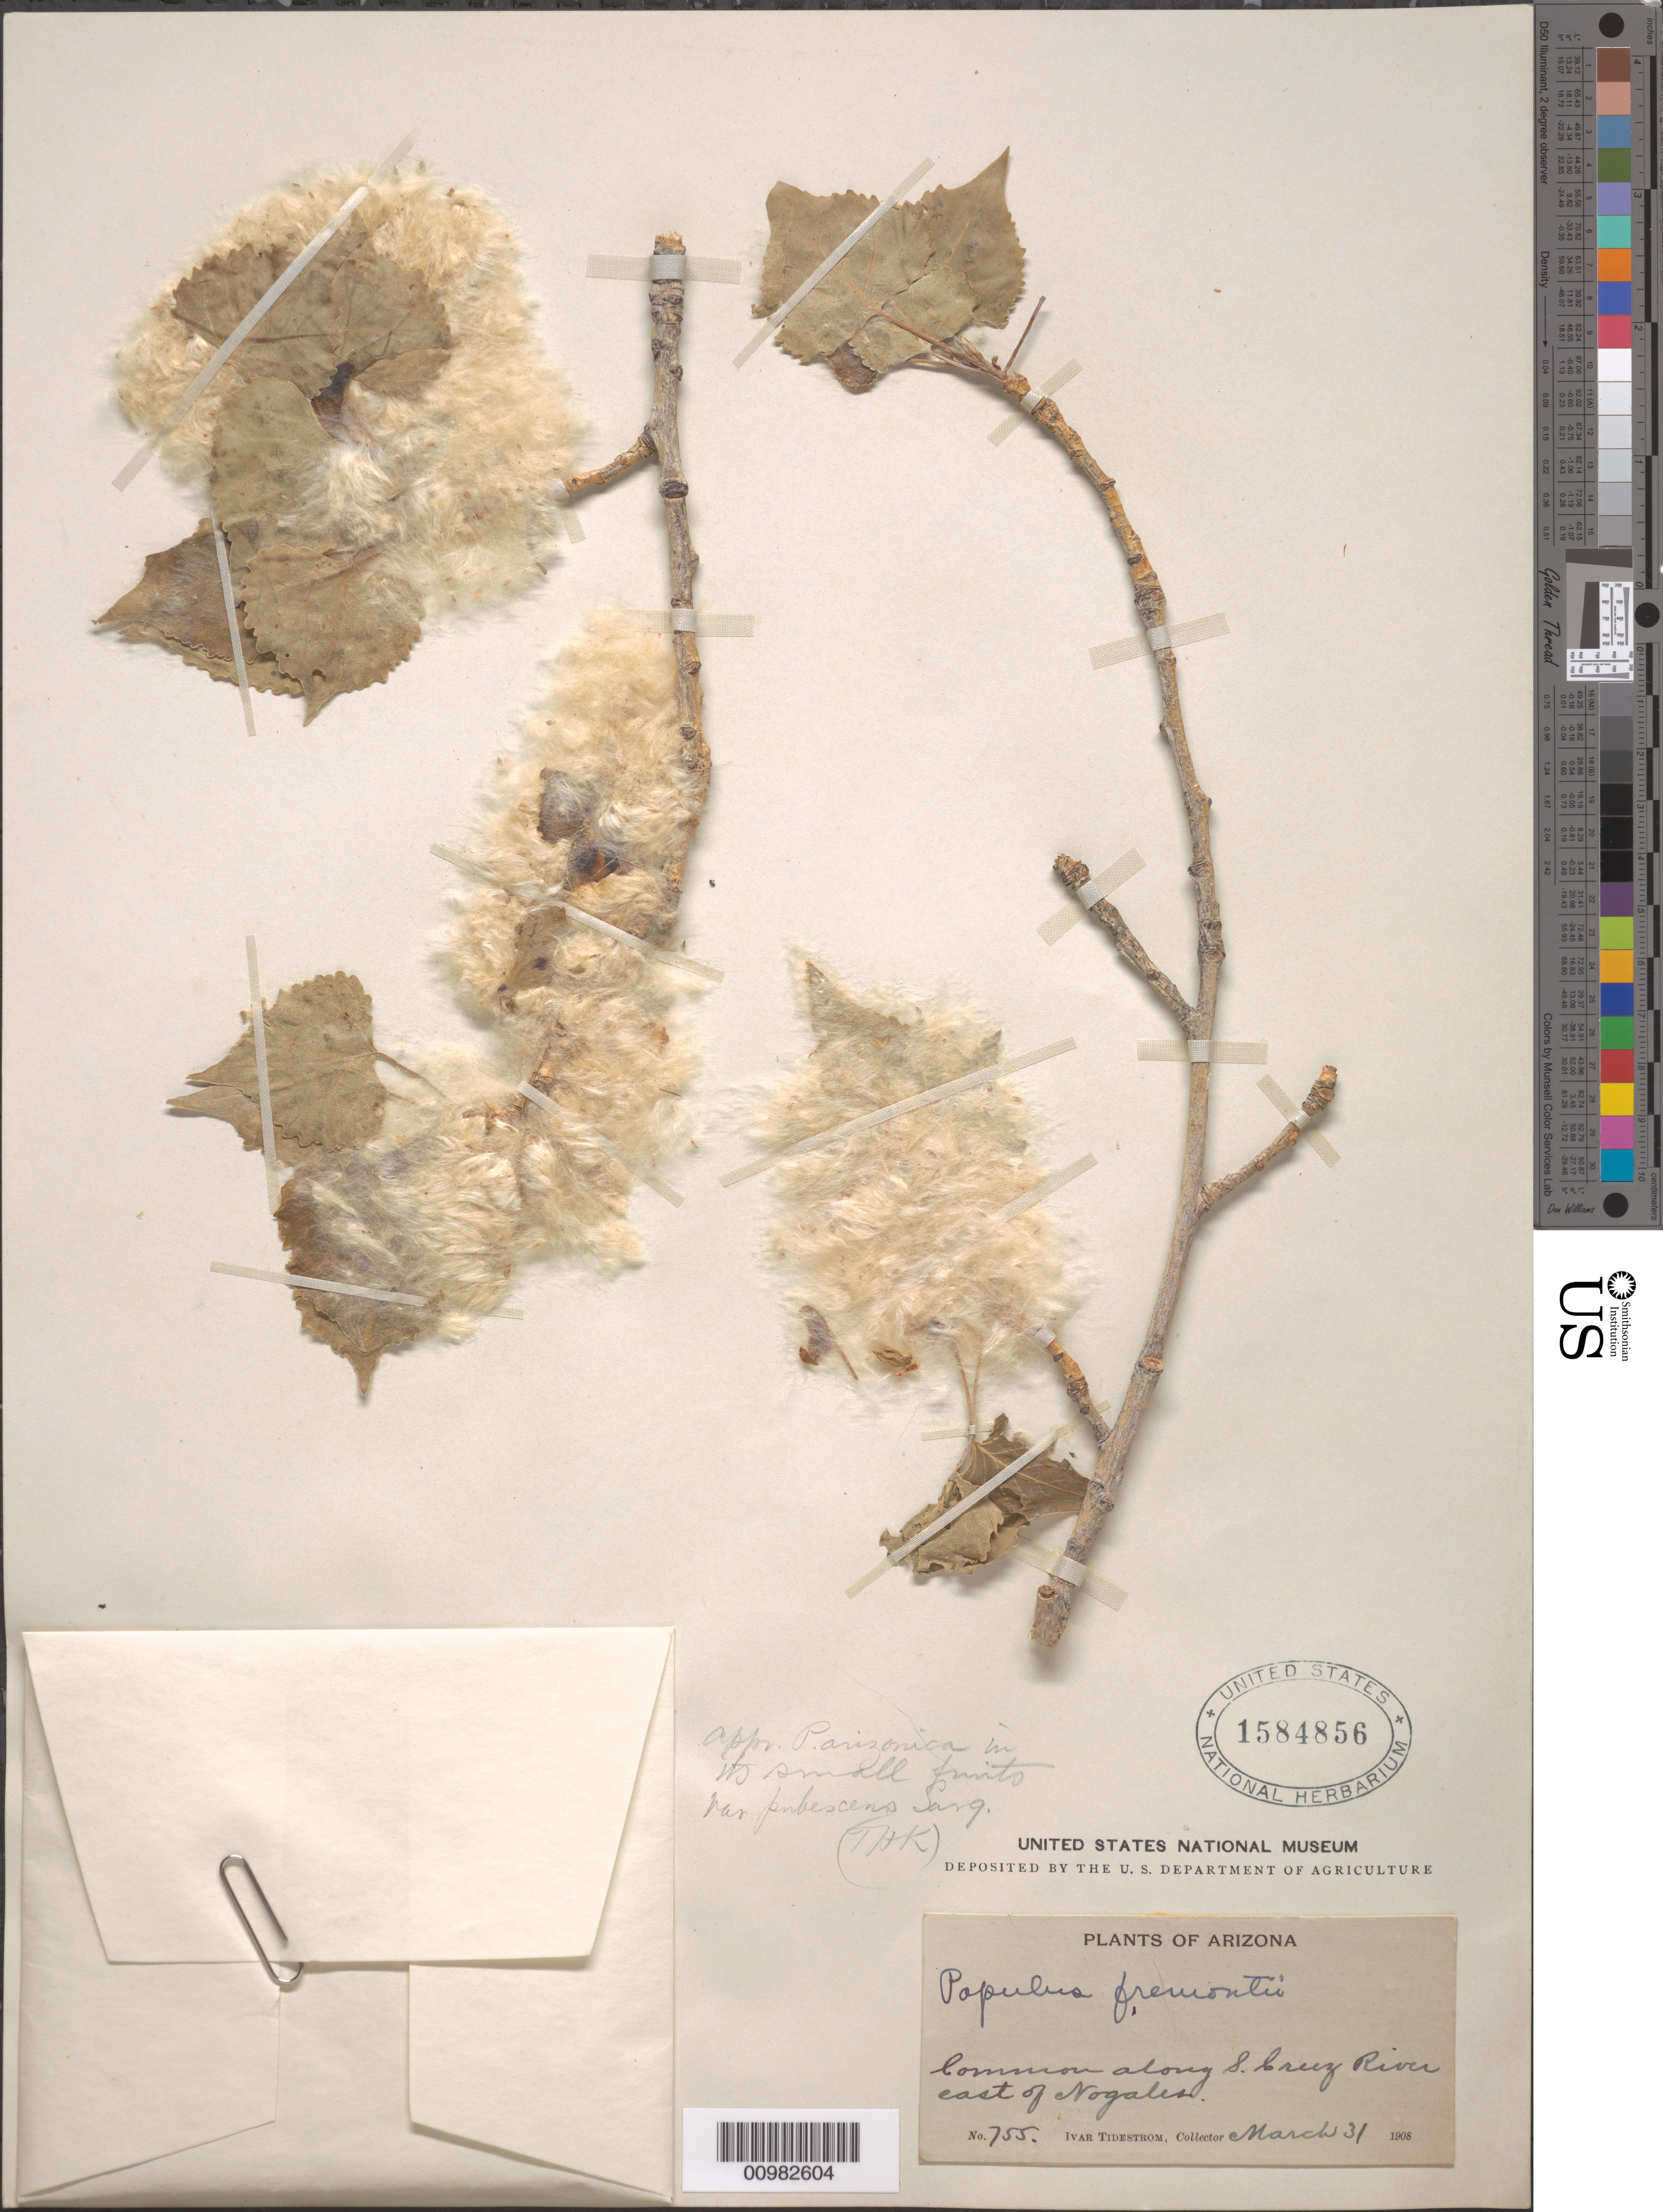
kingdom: Plantae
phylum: Tracheophyta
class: Magnoliopsida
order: Malpighiales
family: Salicaceae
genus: Populus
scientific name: Populus fremontii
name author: S. Watson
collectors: I. F. Tidestrom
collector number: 755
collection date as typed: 31 Mar 1908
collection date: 1908-03-31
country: United States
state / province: Arizona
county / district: Santa Cruz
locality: Santa Cruz River, E of Nogales.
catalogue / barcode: US 1584856